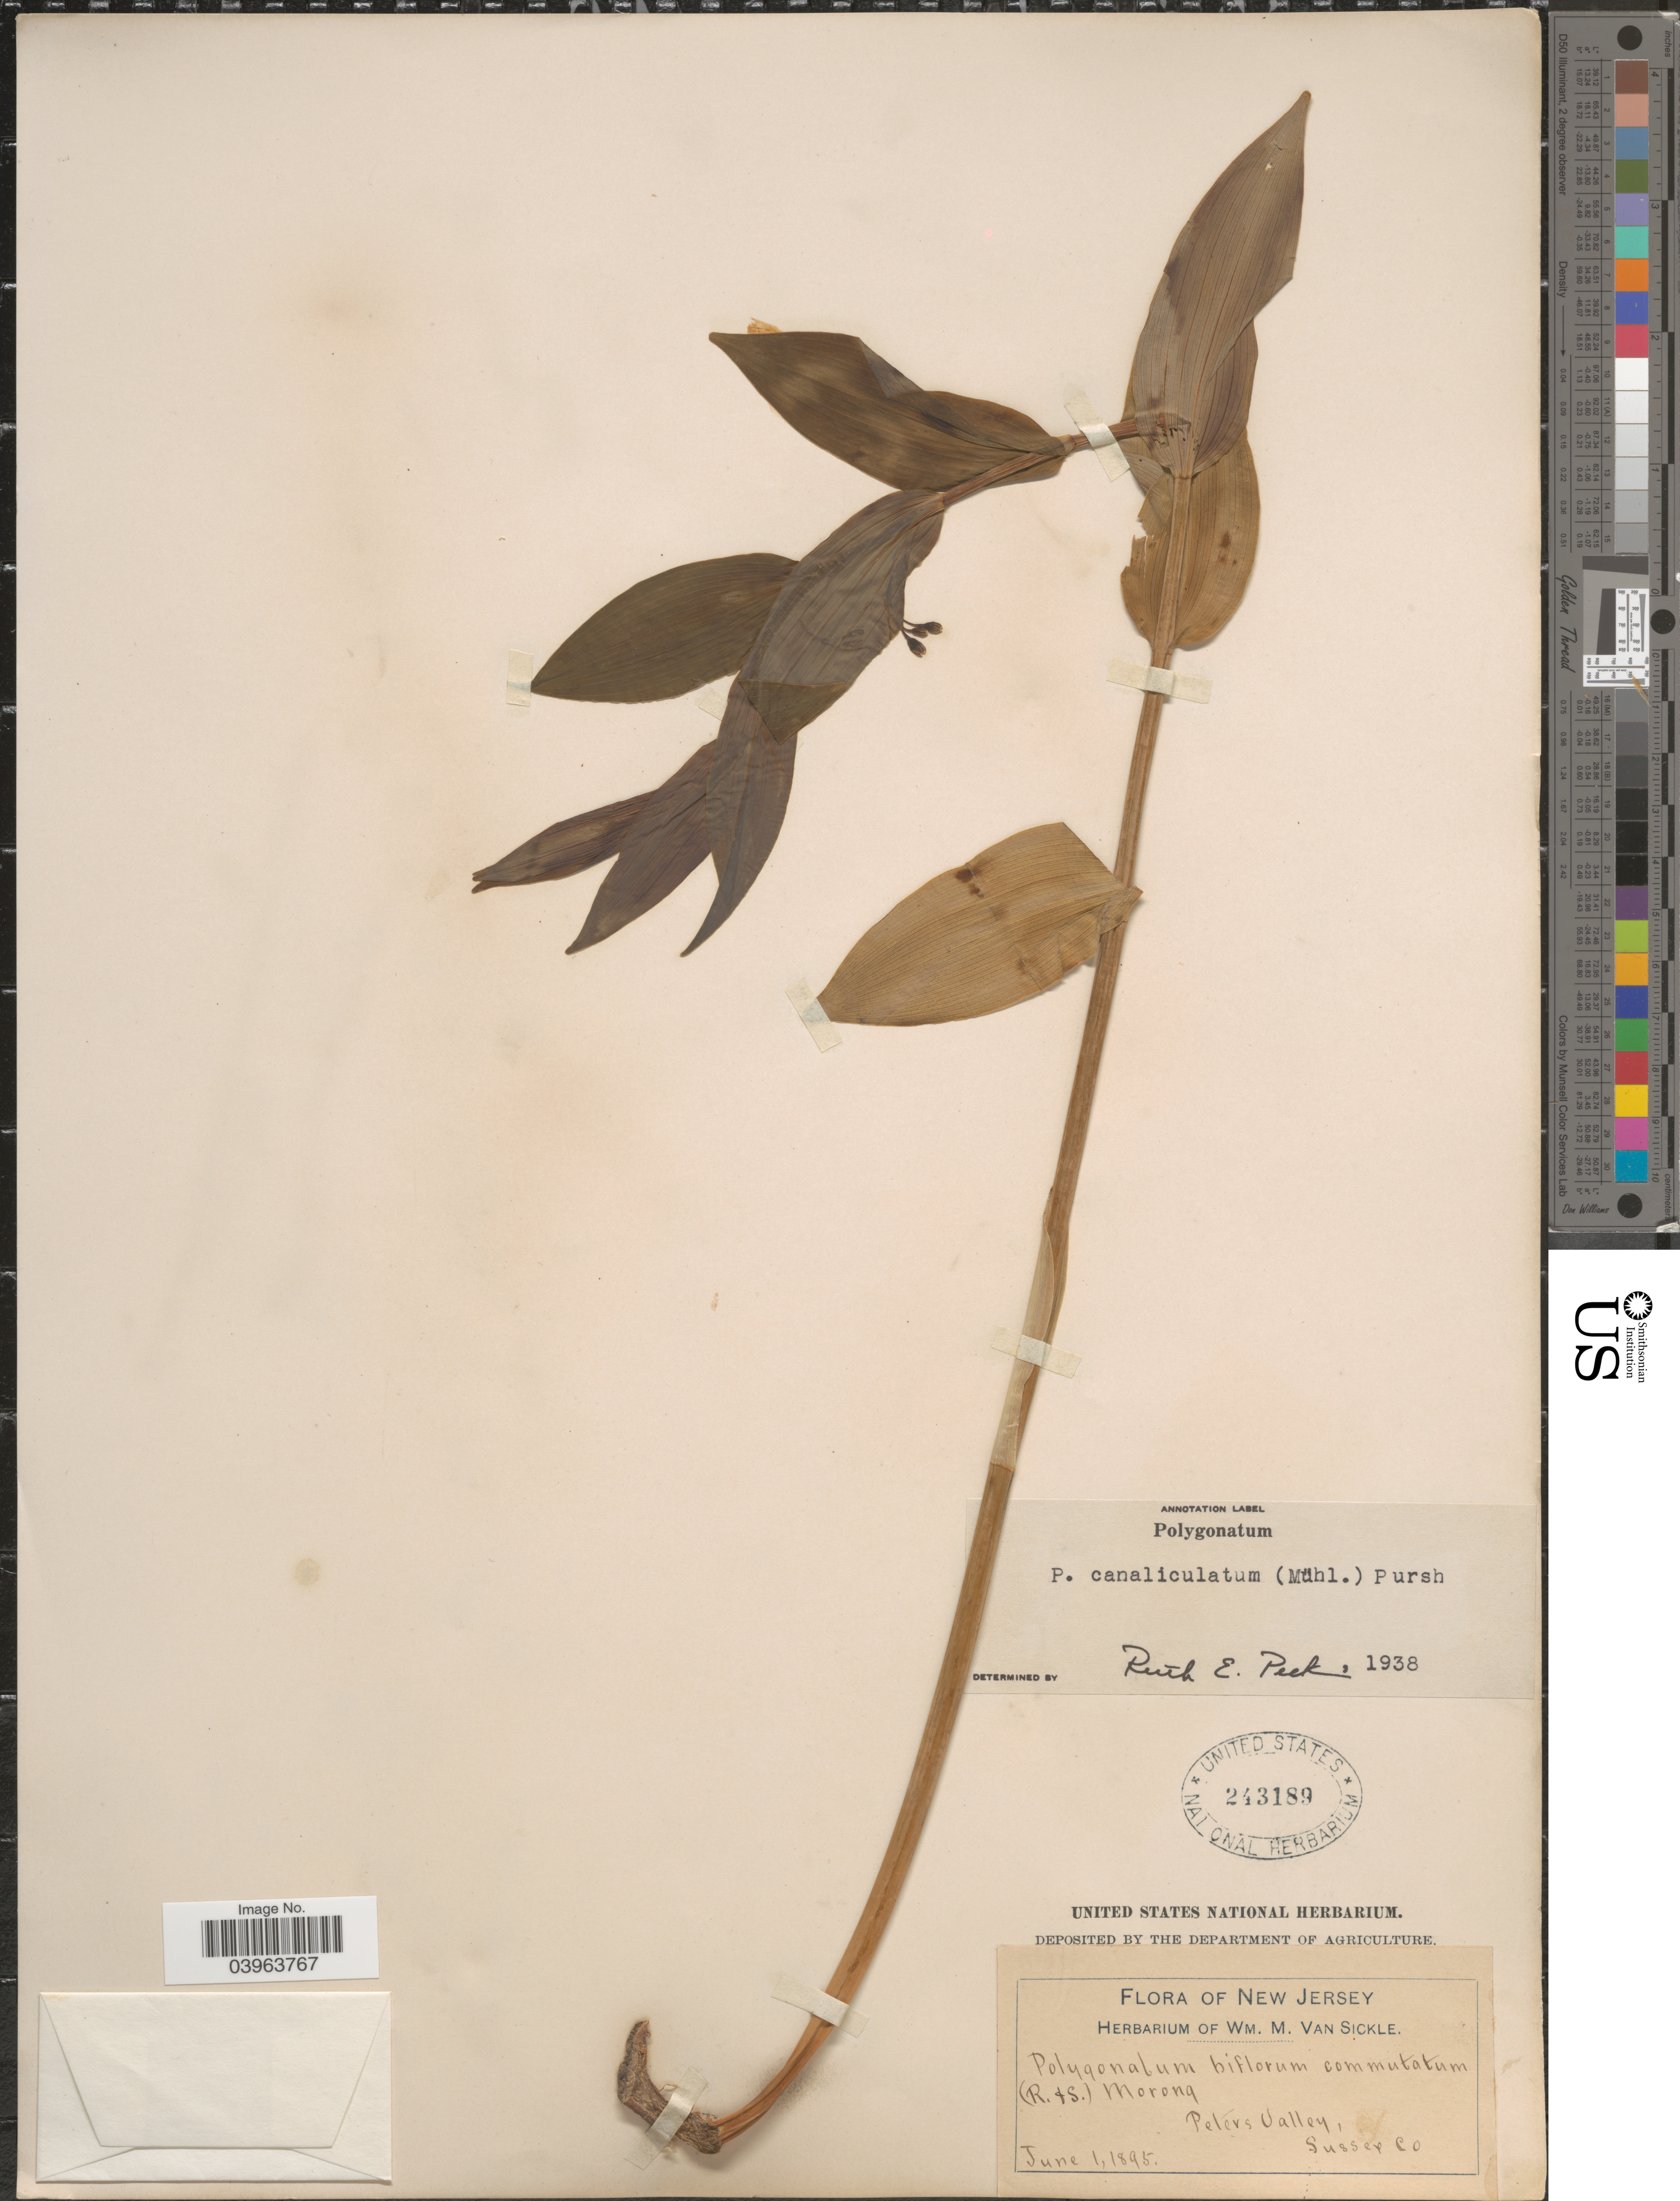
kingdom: Plantae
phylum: Tracheophyta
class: Liliopsida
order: Asparagales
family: Asparagaceae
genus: Polygonatum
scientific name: Polygonatum commutatum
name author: (Schult. f.) A. Dietr.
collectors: ex herb. Wm. M. Van Sickle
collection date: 1895-06-01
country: United States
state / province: New Jersey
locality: Peters Valley, Sussex Co.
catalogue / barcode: US 243189